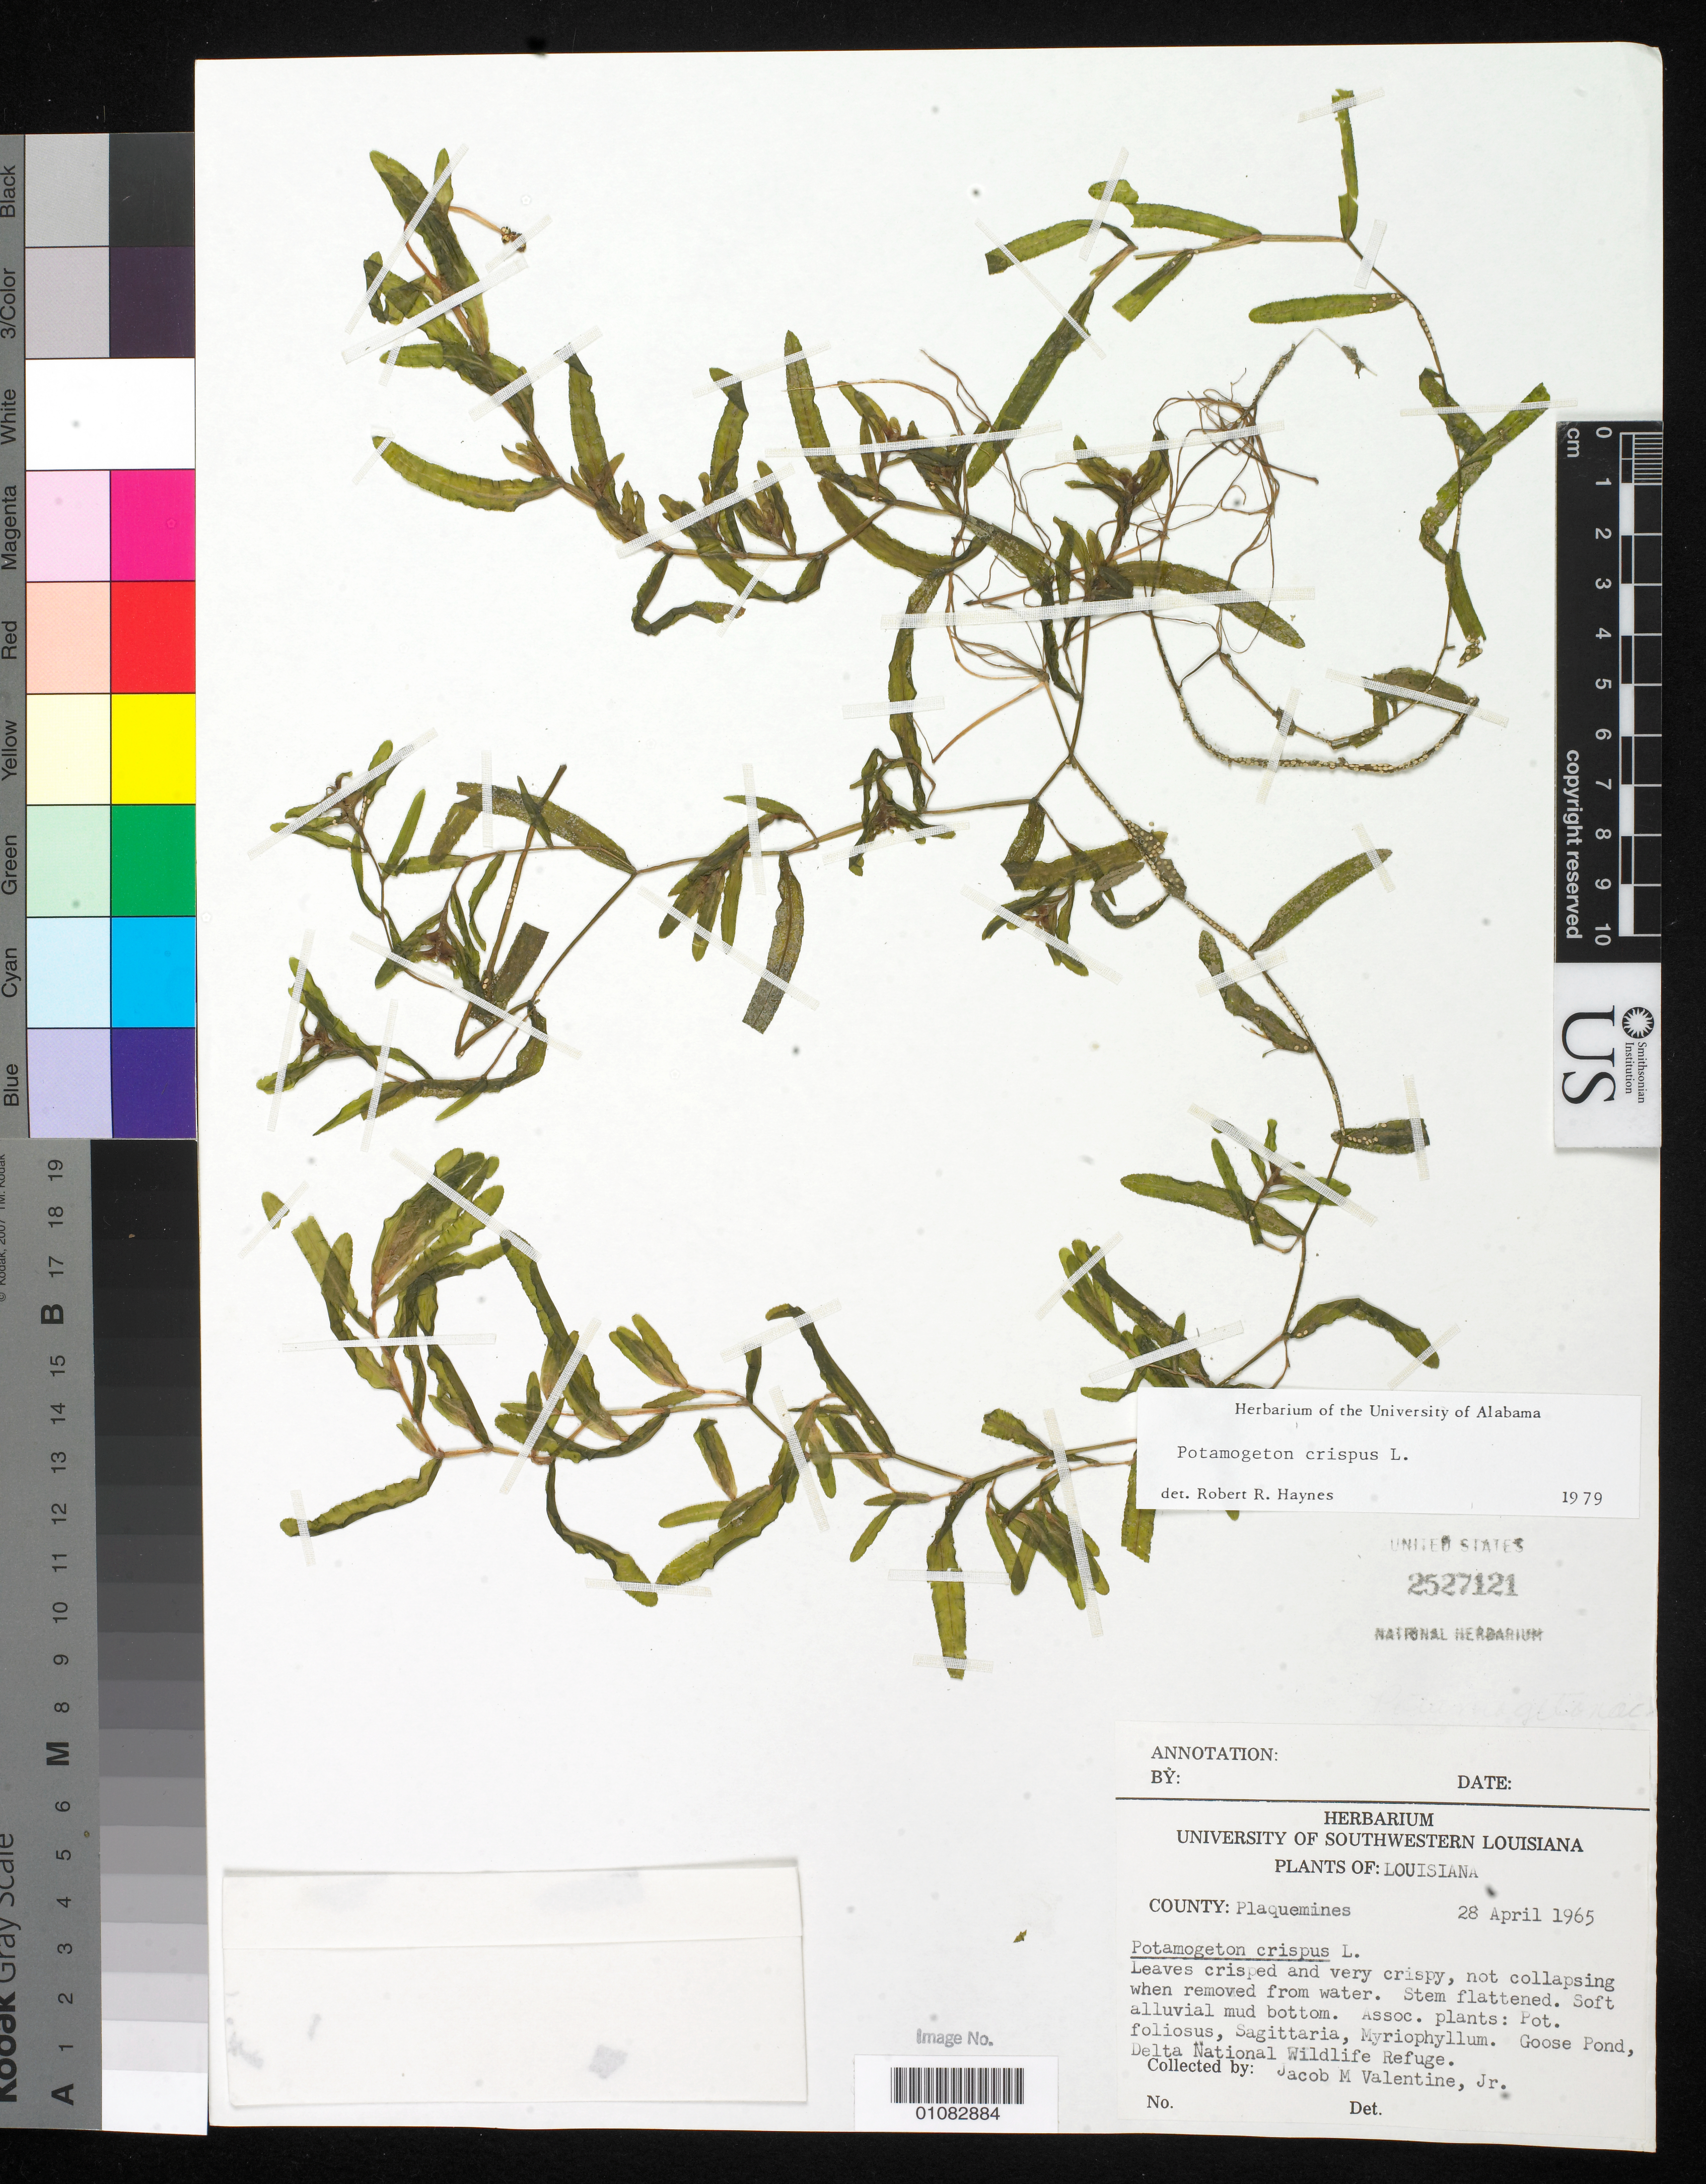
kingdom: Plantae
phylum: Tracheophyta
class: Liliopsida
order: Alismatales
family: Potamogetonaceae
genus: Potamogeton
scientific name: Potamogeton crispus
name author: L.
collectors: J. Valentine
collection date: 1965-04-28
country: United States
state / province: Louisiana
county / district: Plaquemines County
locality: Delta National Wildlife Refuge, Goose Pond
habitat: Soft alluvial mud bottom.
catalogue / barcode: US 2527121